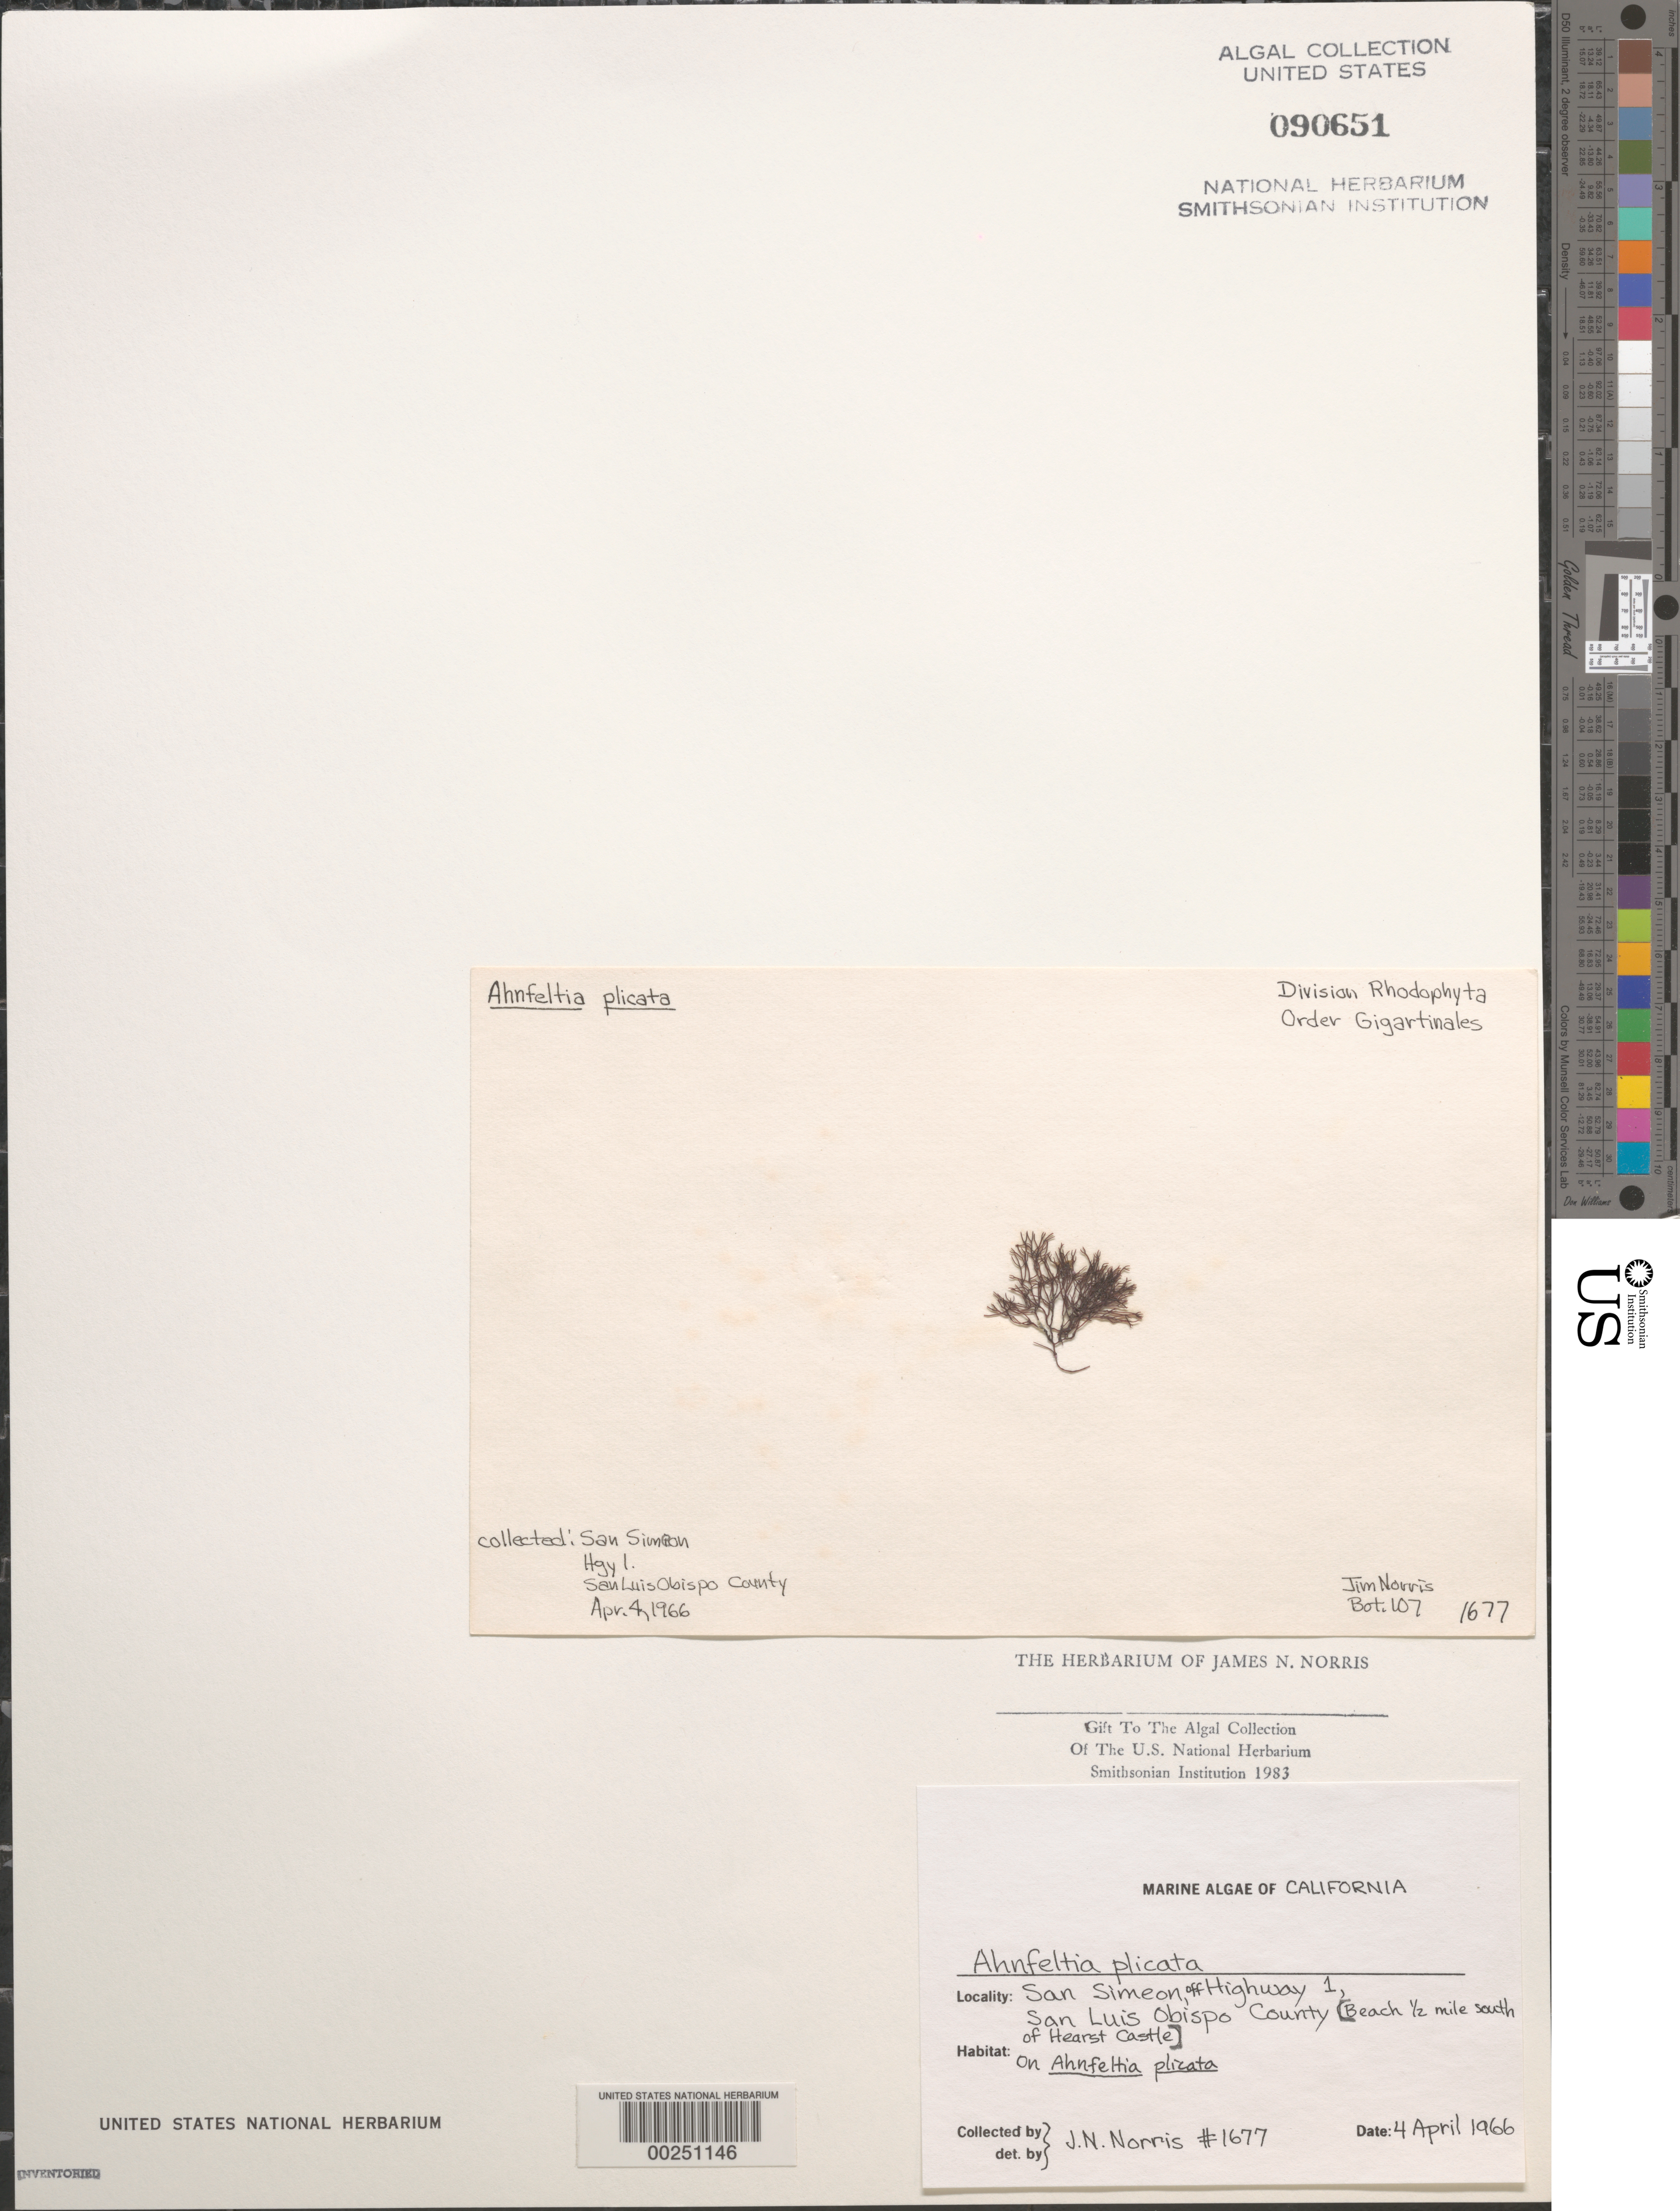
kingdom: Plantae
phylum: Rhodophyta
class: Florideophyceae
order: Ahnfeltiales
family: Ahnfeltiaceae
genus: Ahnfeltia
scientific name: Ahnfeltia plicata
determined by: Norris, James N.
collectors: J. N. Norris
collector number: JN-1677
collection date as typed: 04 Apr 1966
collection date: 1966-04-04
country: United States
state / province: California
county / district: San Luis Obispo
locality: San Simeon, off Highway 1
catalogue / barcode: US 90651